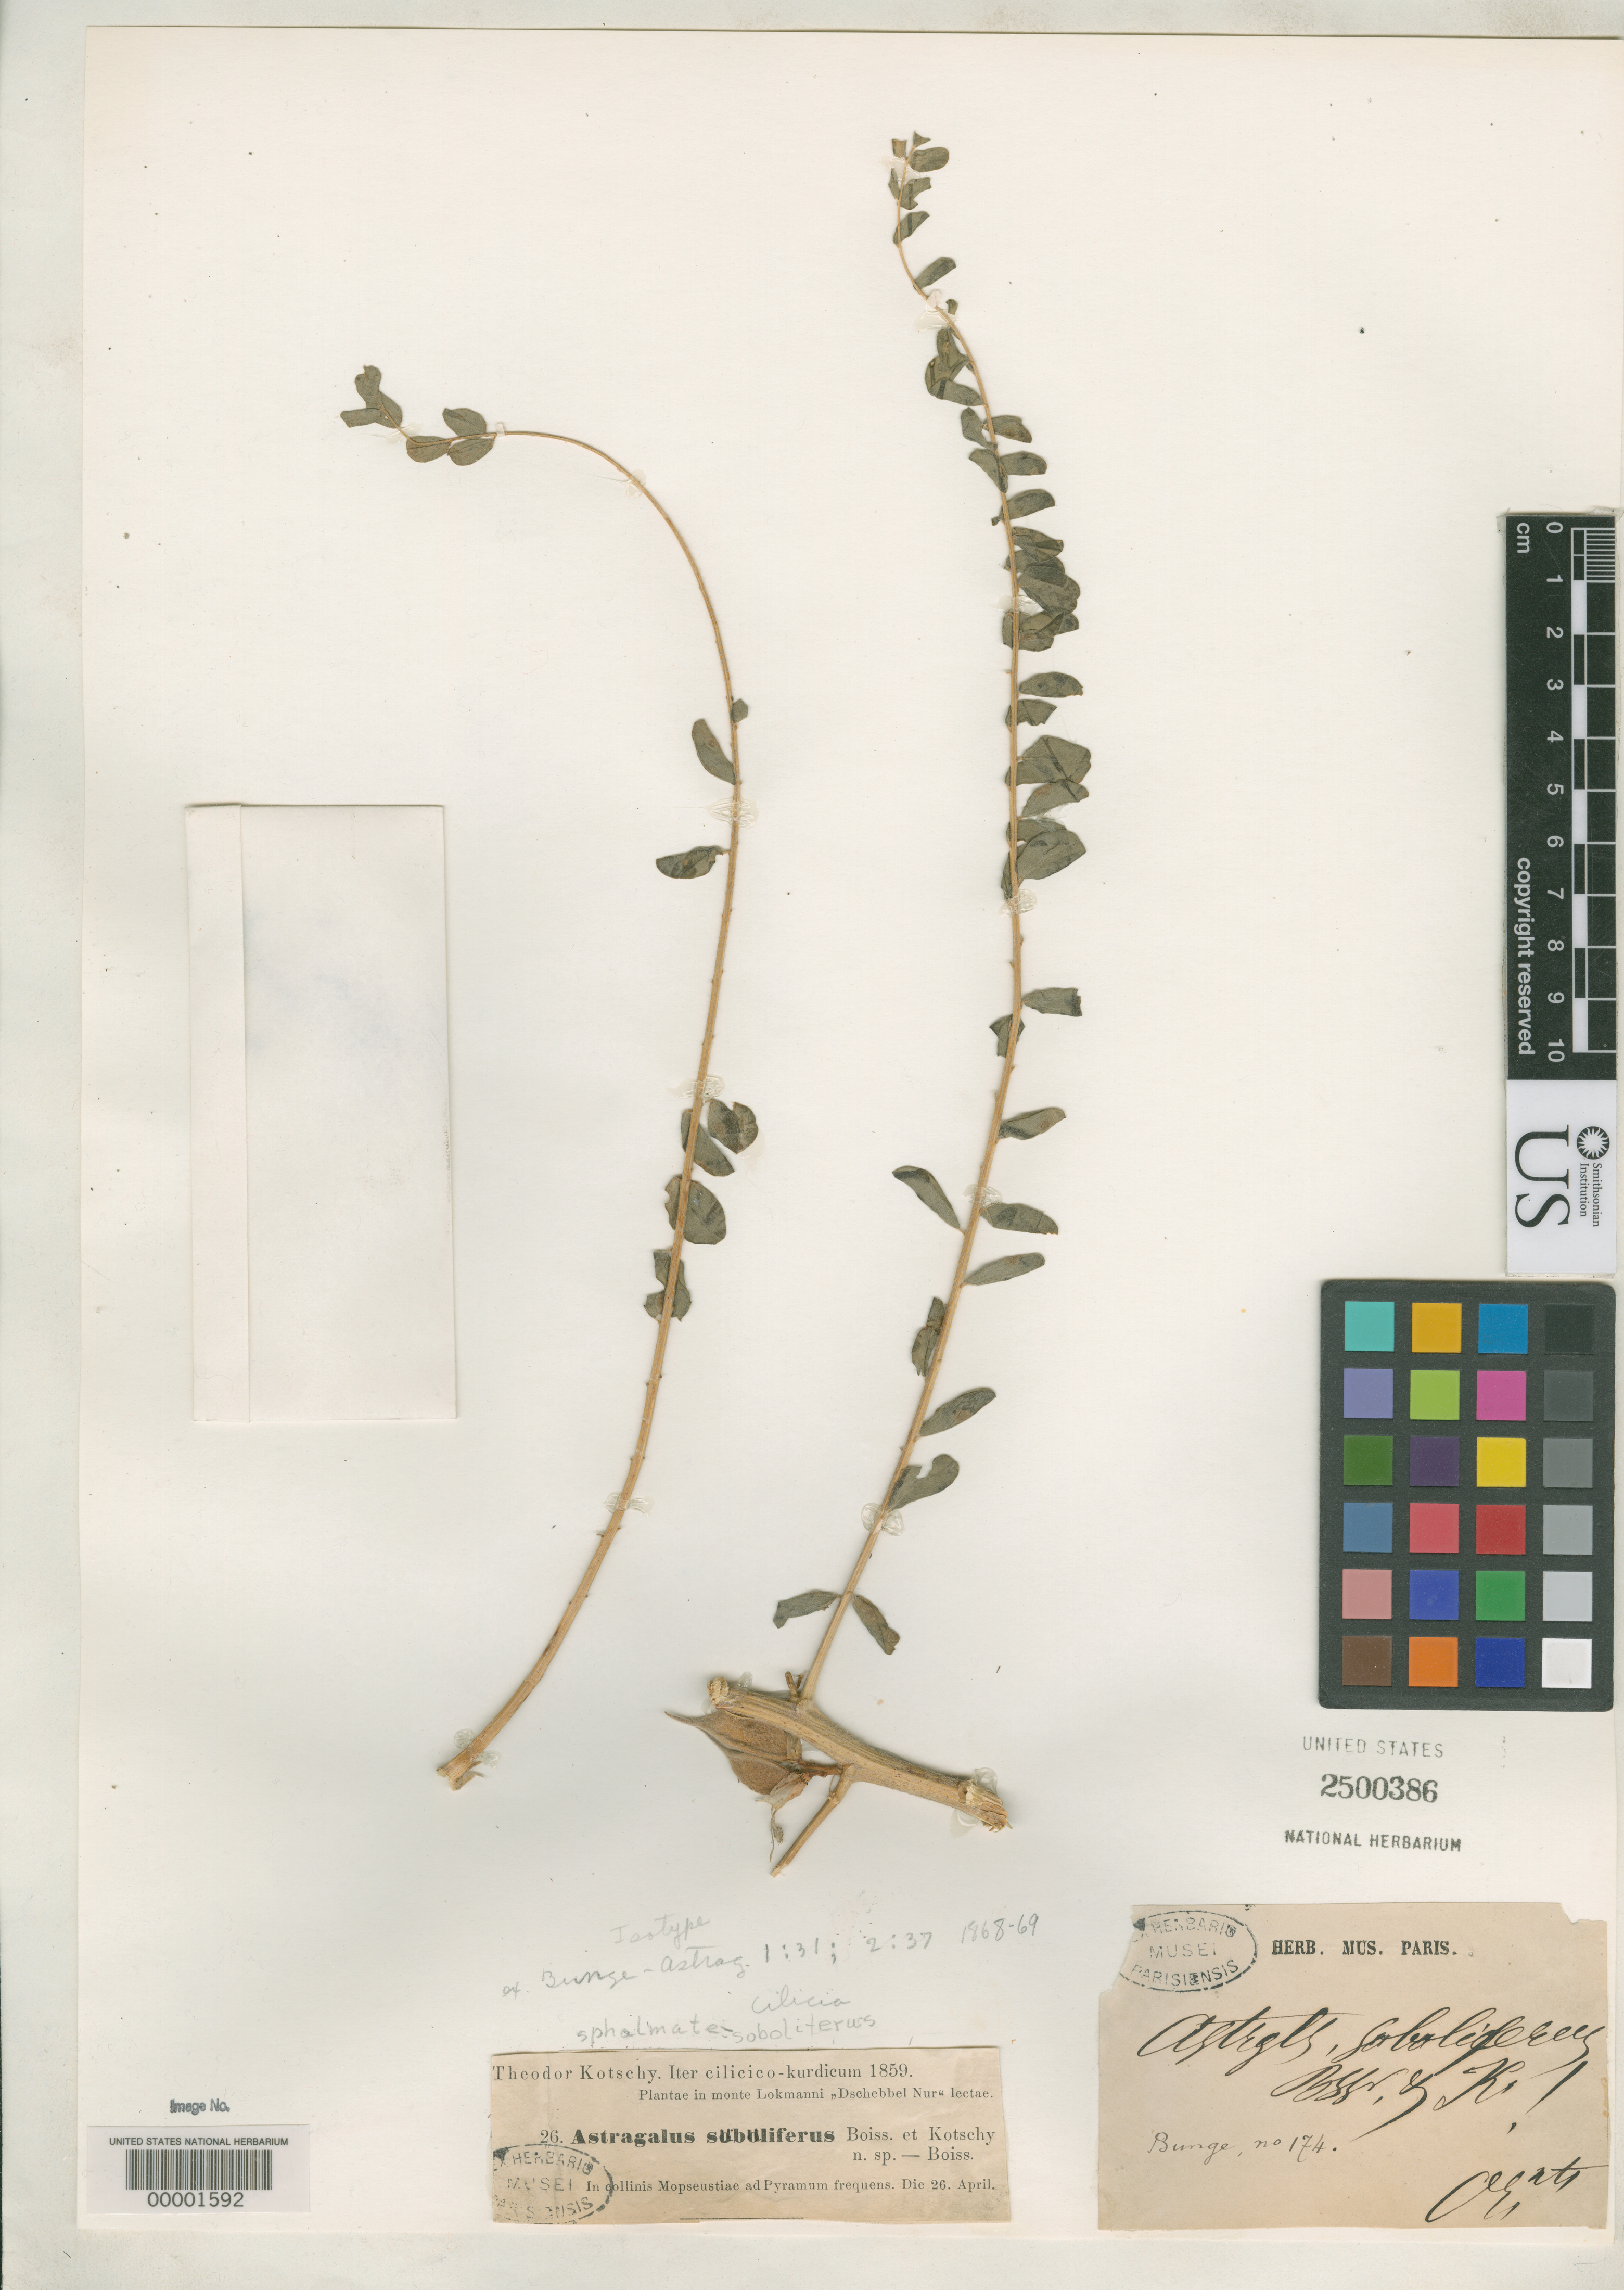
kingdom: Plantae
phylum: Tracheophyta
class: Magnoliopsida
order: Fabales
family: Fabaceae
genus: Astragalus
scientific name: Astragalus subuliferus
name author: Boiss. & Kotschy ex Bunge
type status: Isotype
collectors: K. G. Kotschy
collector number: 26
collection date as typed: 26 Apr 1858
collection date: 1858-04-26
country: Turkey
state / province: Cilicia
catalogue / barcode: US 2500386